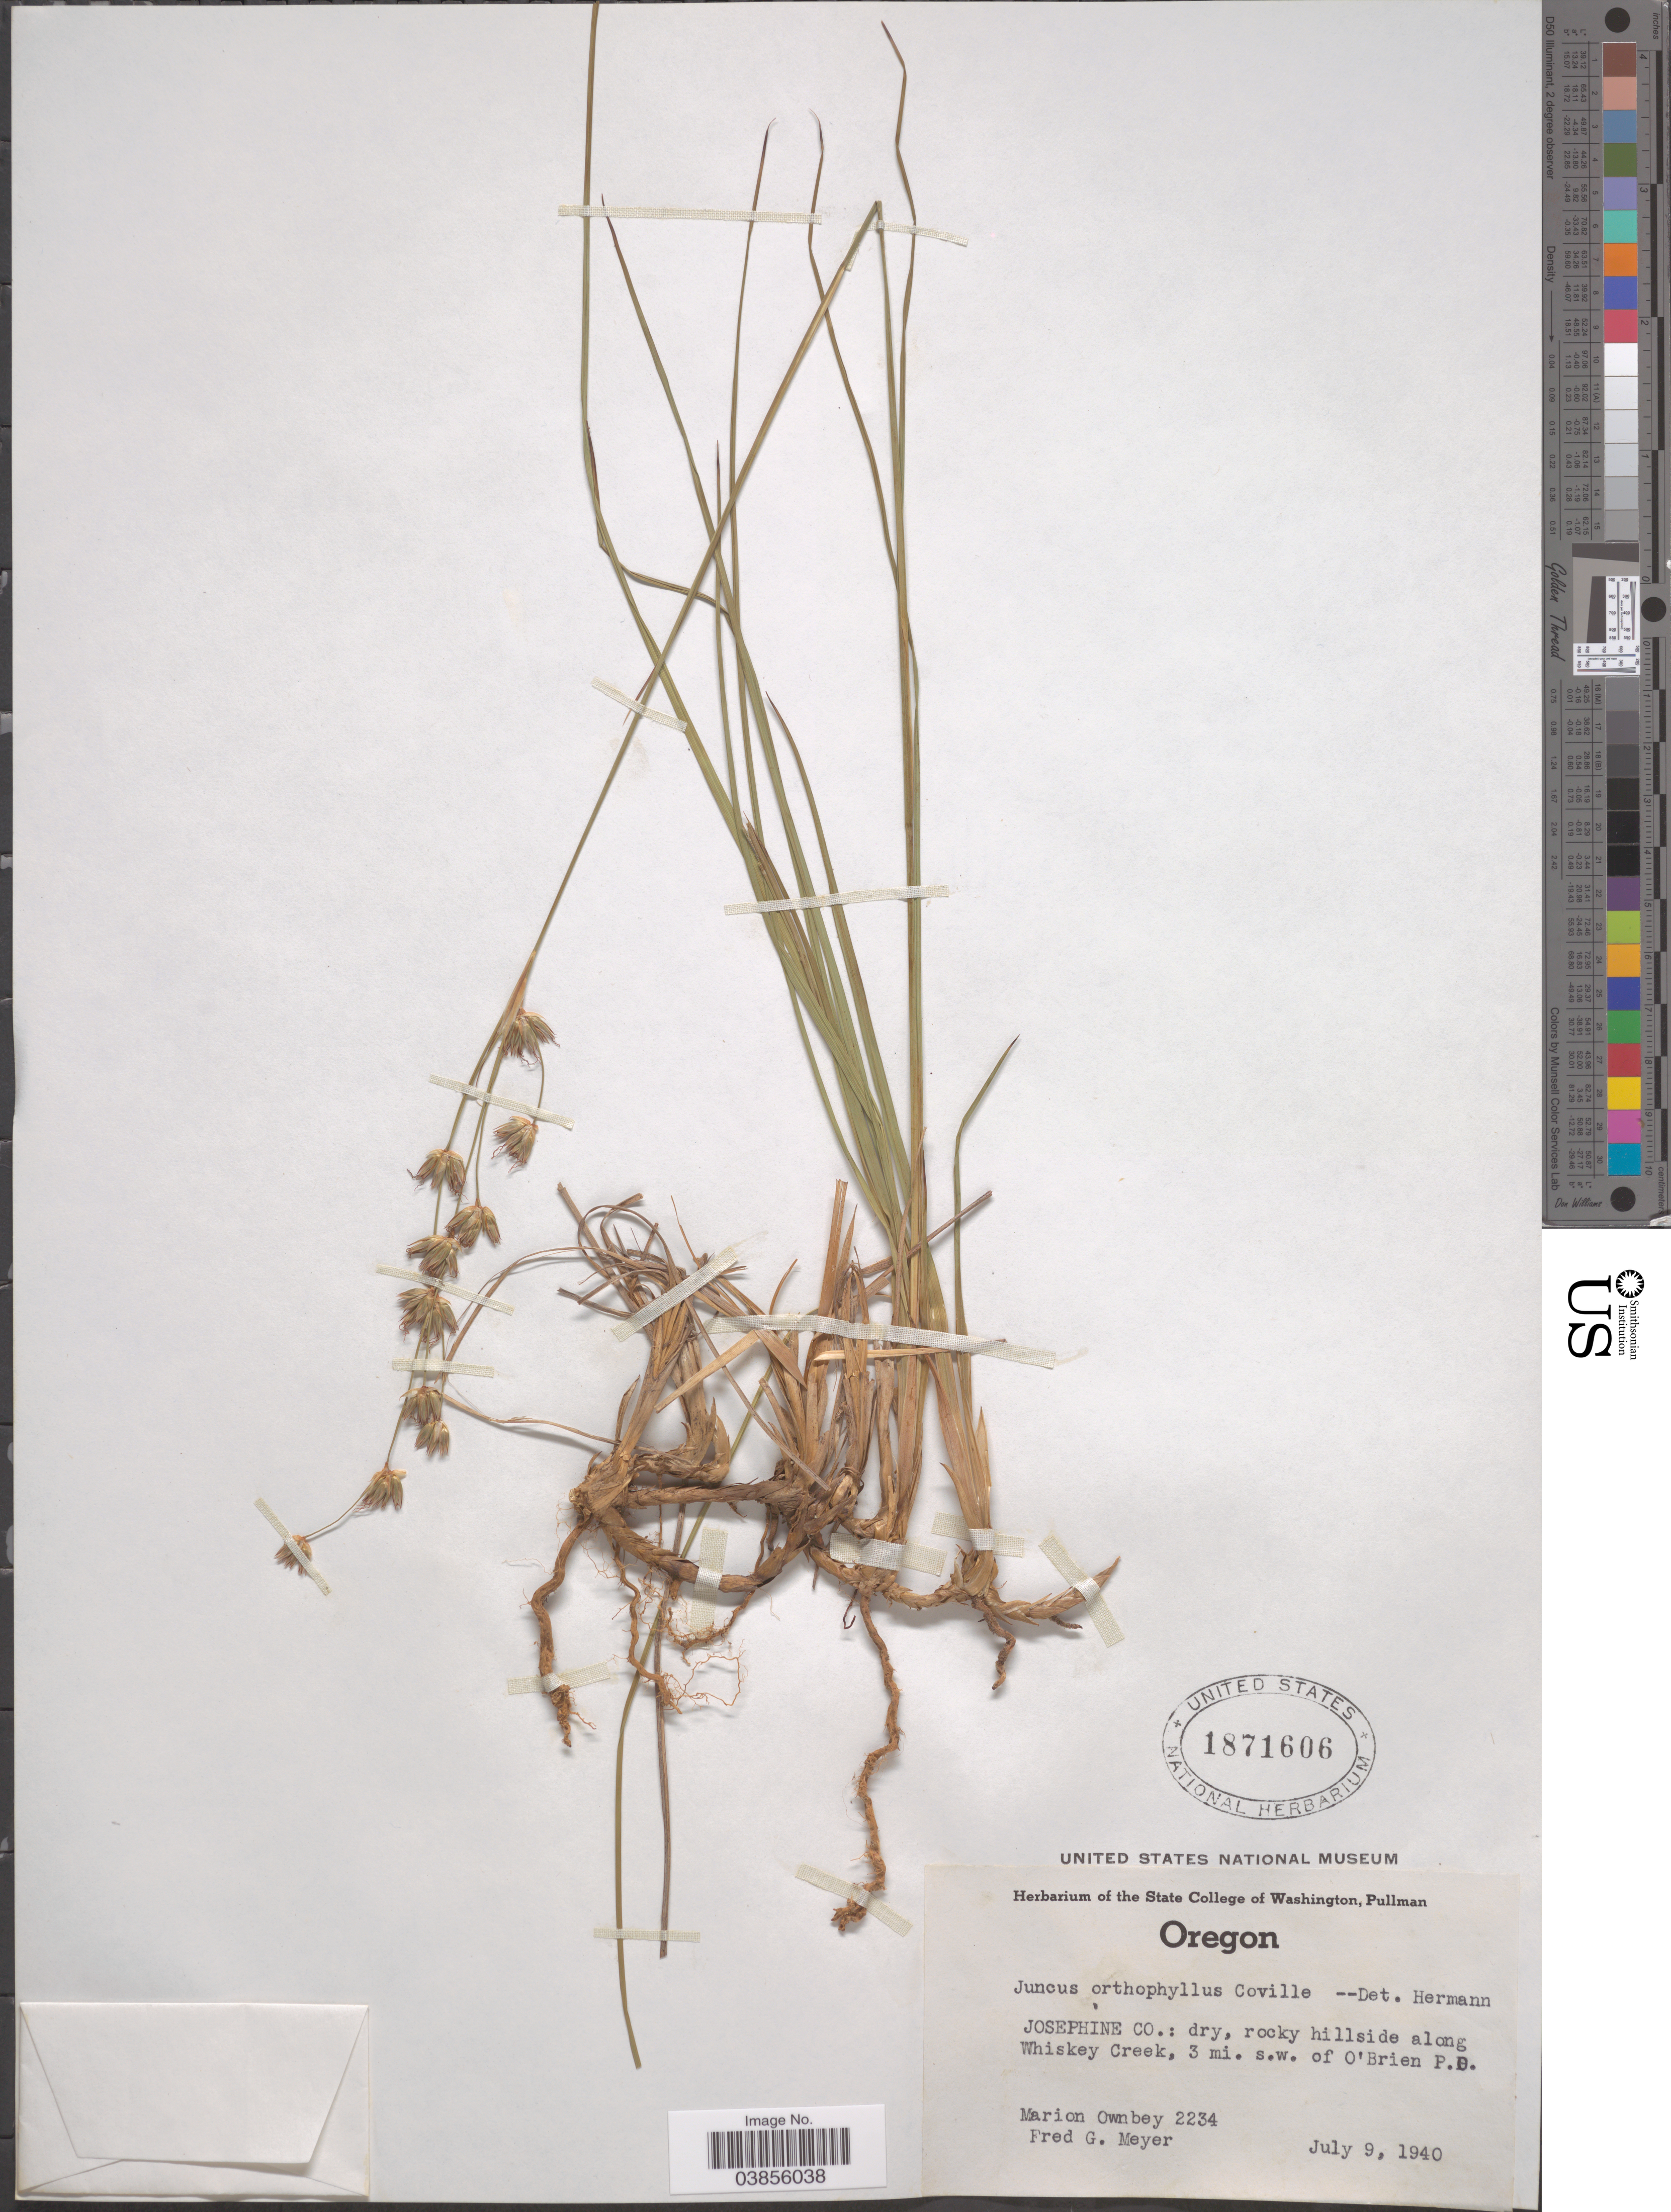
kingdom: Plantae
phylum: Tracheophyta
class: Liliopsida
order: Poales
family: Juncaceae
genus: Juncus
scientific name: Juncus orthophyllus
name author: Coville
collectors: M. Ownbey & F. G. Meyer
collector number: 2234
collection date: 1940-07-09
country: United States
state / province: Oregon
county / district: Josephine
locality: Josephine Co.: dry rocky hillside along Whiskey Creek, 3 mi. s.w. of O'Brien P.O.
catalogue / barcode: US 1871606